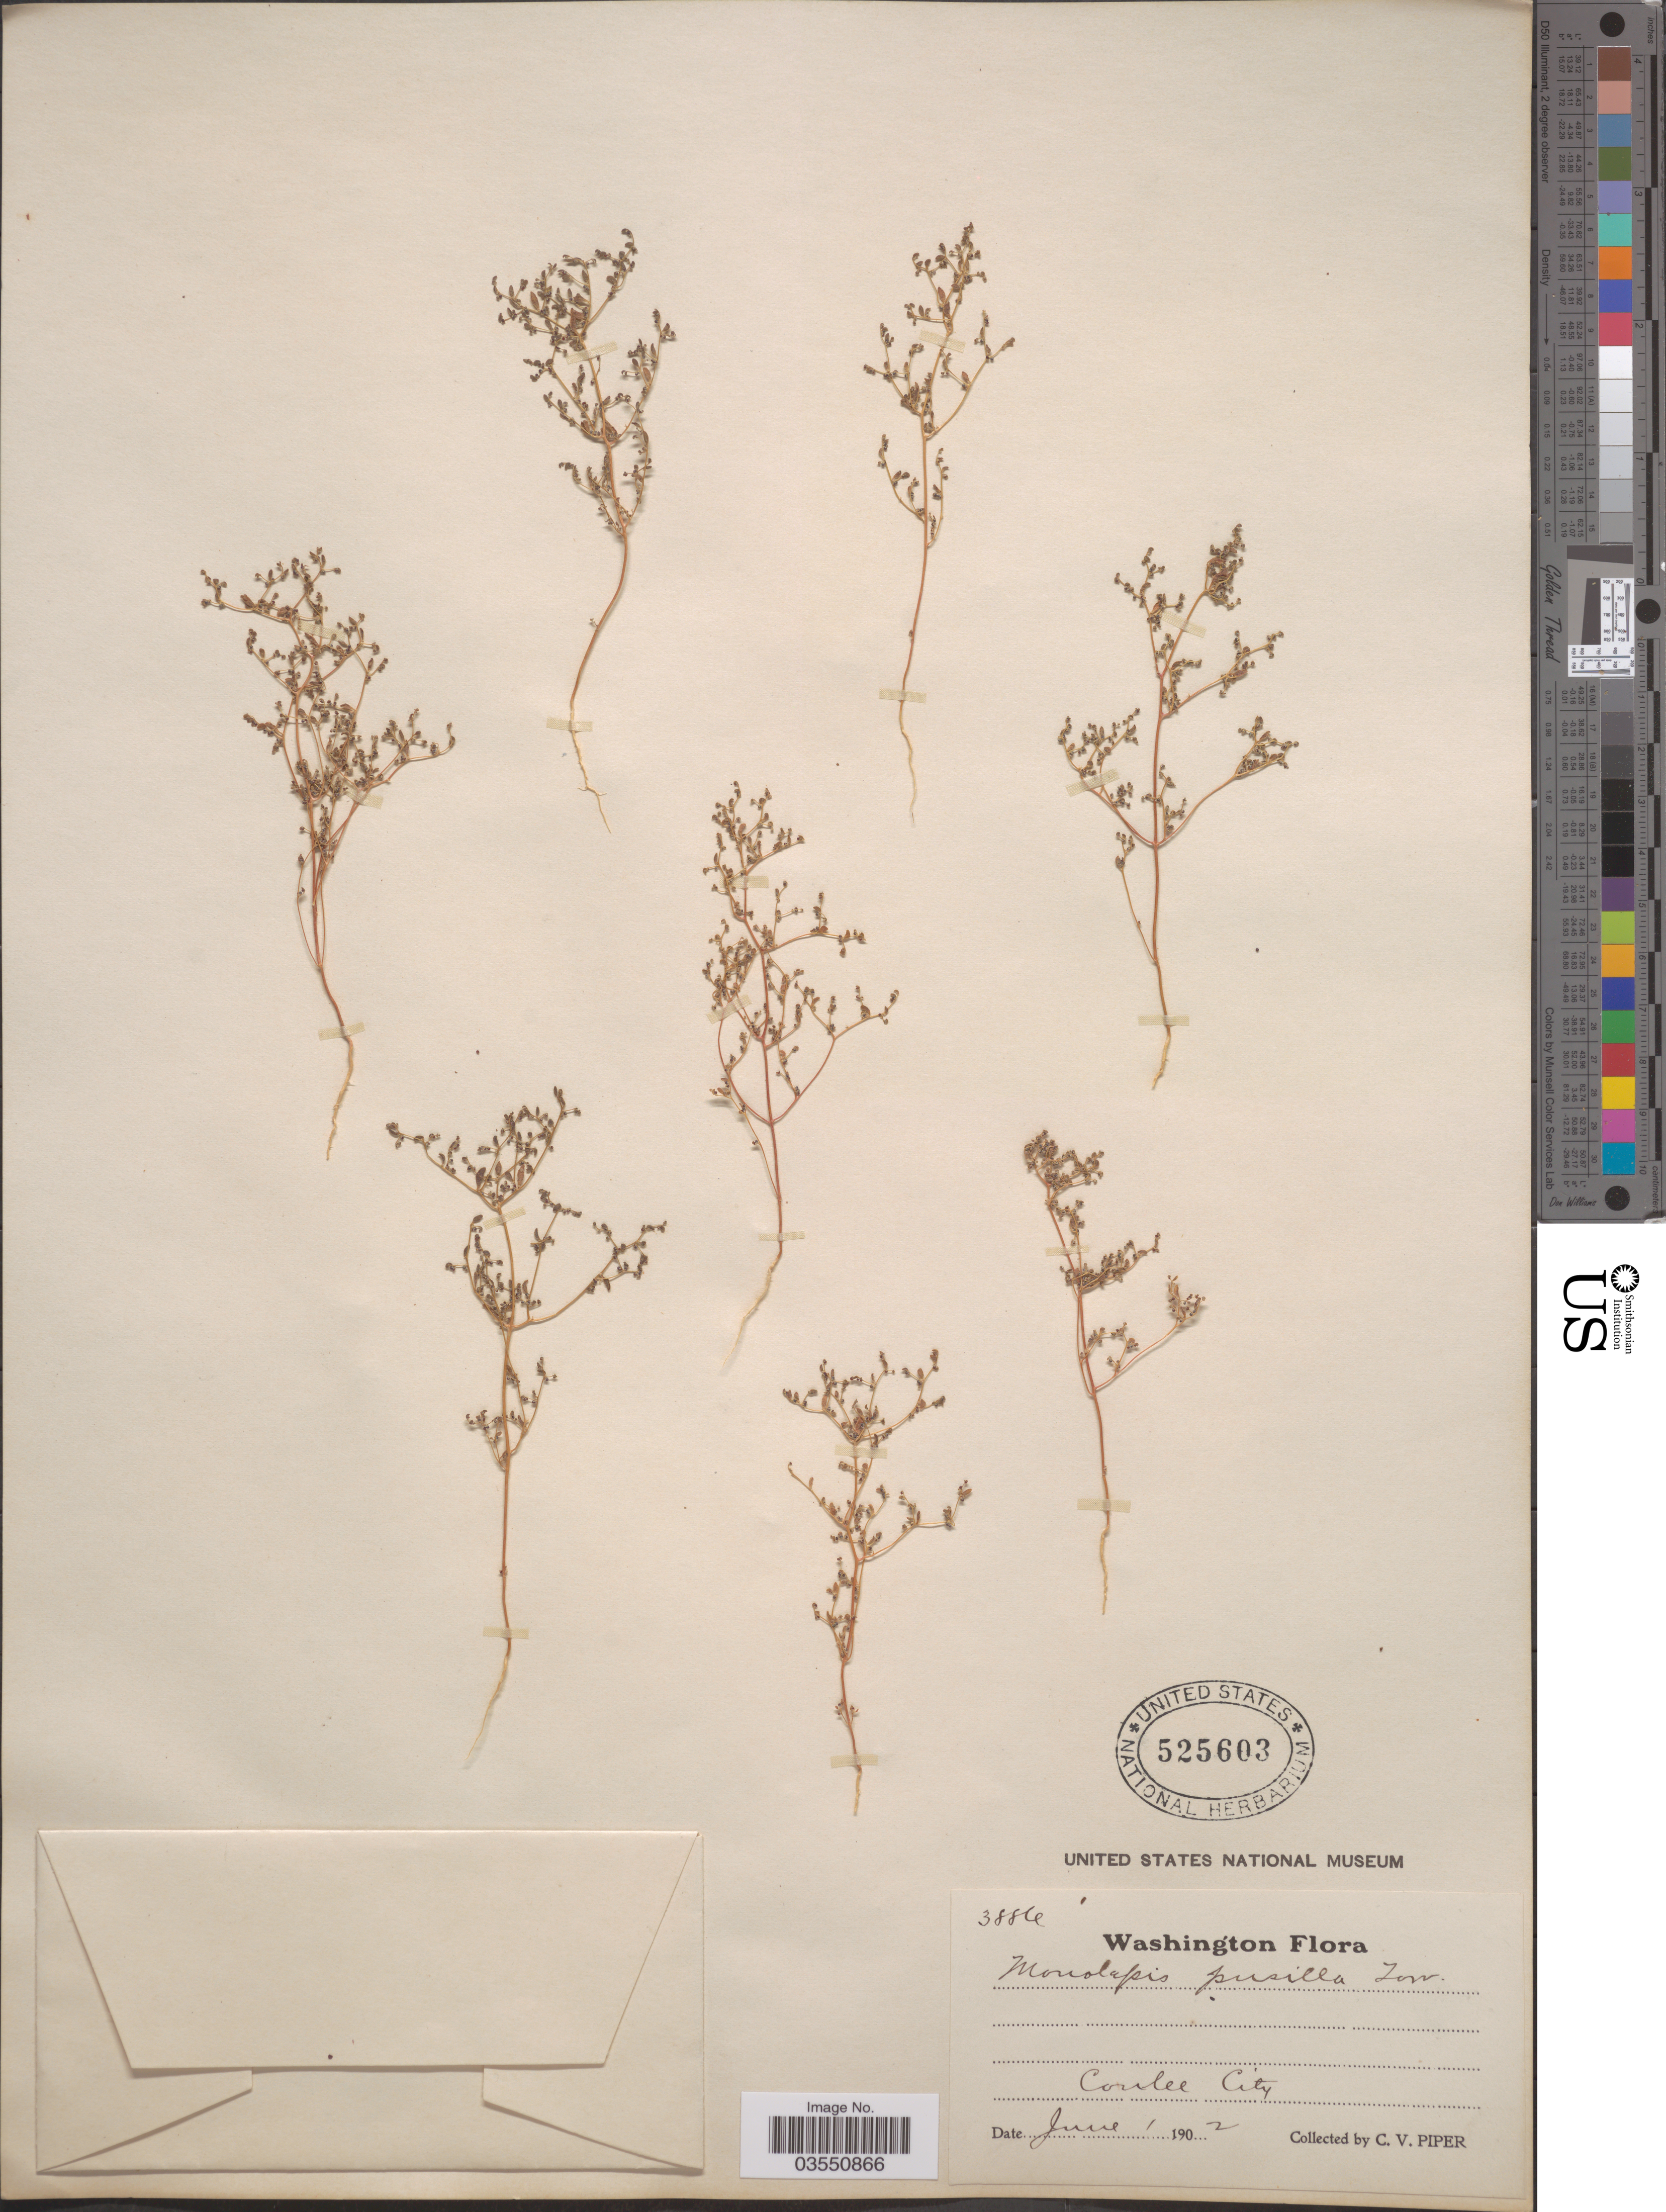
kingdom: Plantae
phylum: Tracheophyta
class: Magnoliopsida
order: Caryophyllales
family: Amaranthaceae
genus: Micromonolepis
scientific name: Micromonolepis pusilla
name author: (Torr. ex S. Watson) Ulbr.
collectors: C. V. Piper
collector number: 3886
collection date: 1902-06-01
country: United States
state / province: Washington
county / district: Grant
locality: Coulee City.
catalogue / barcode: US 525603